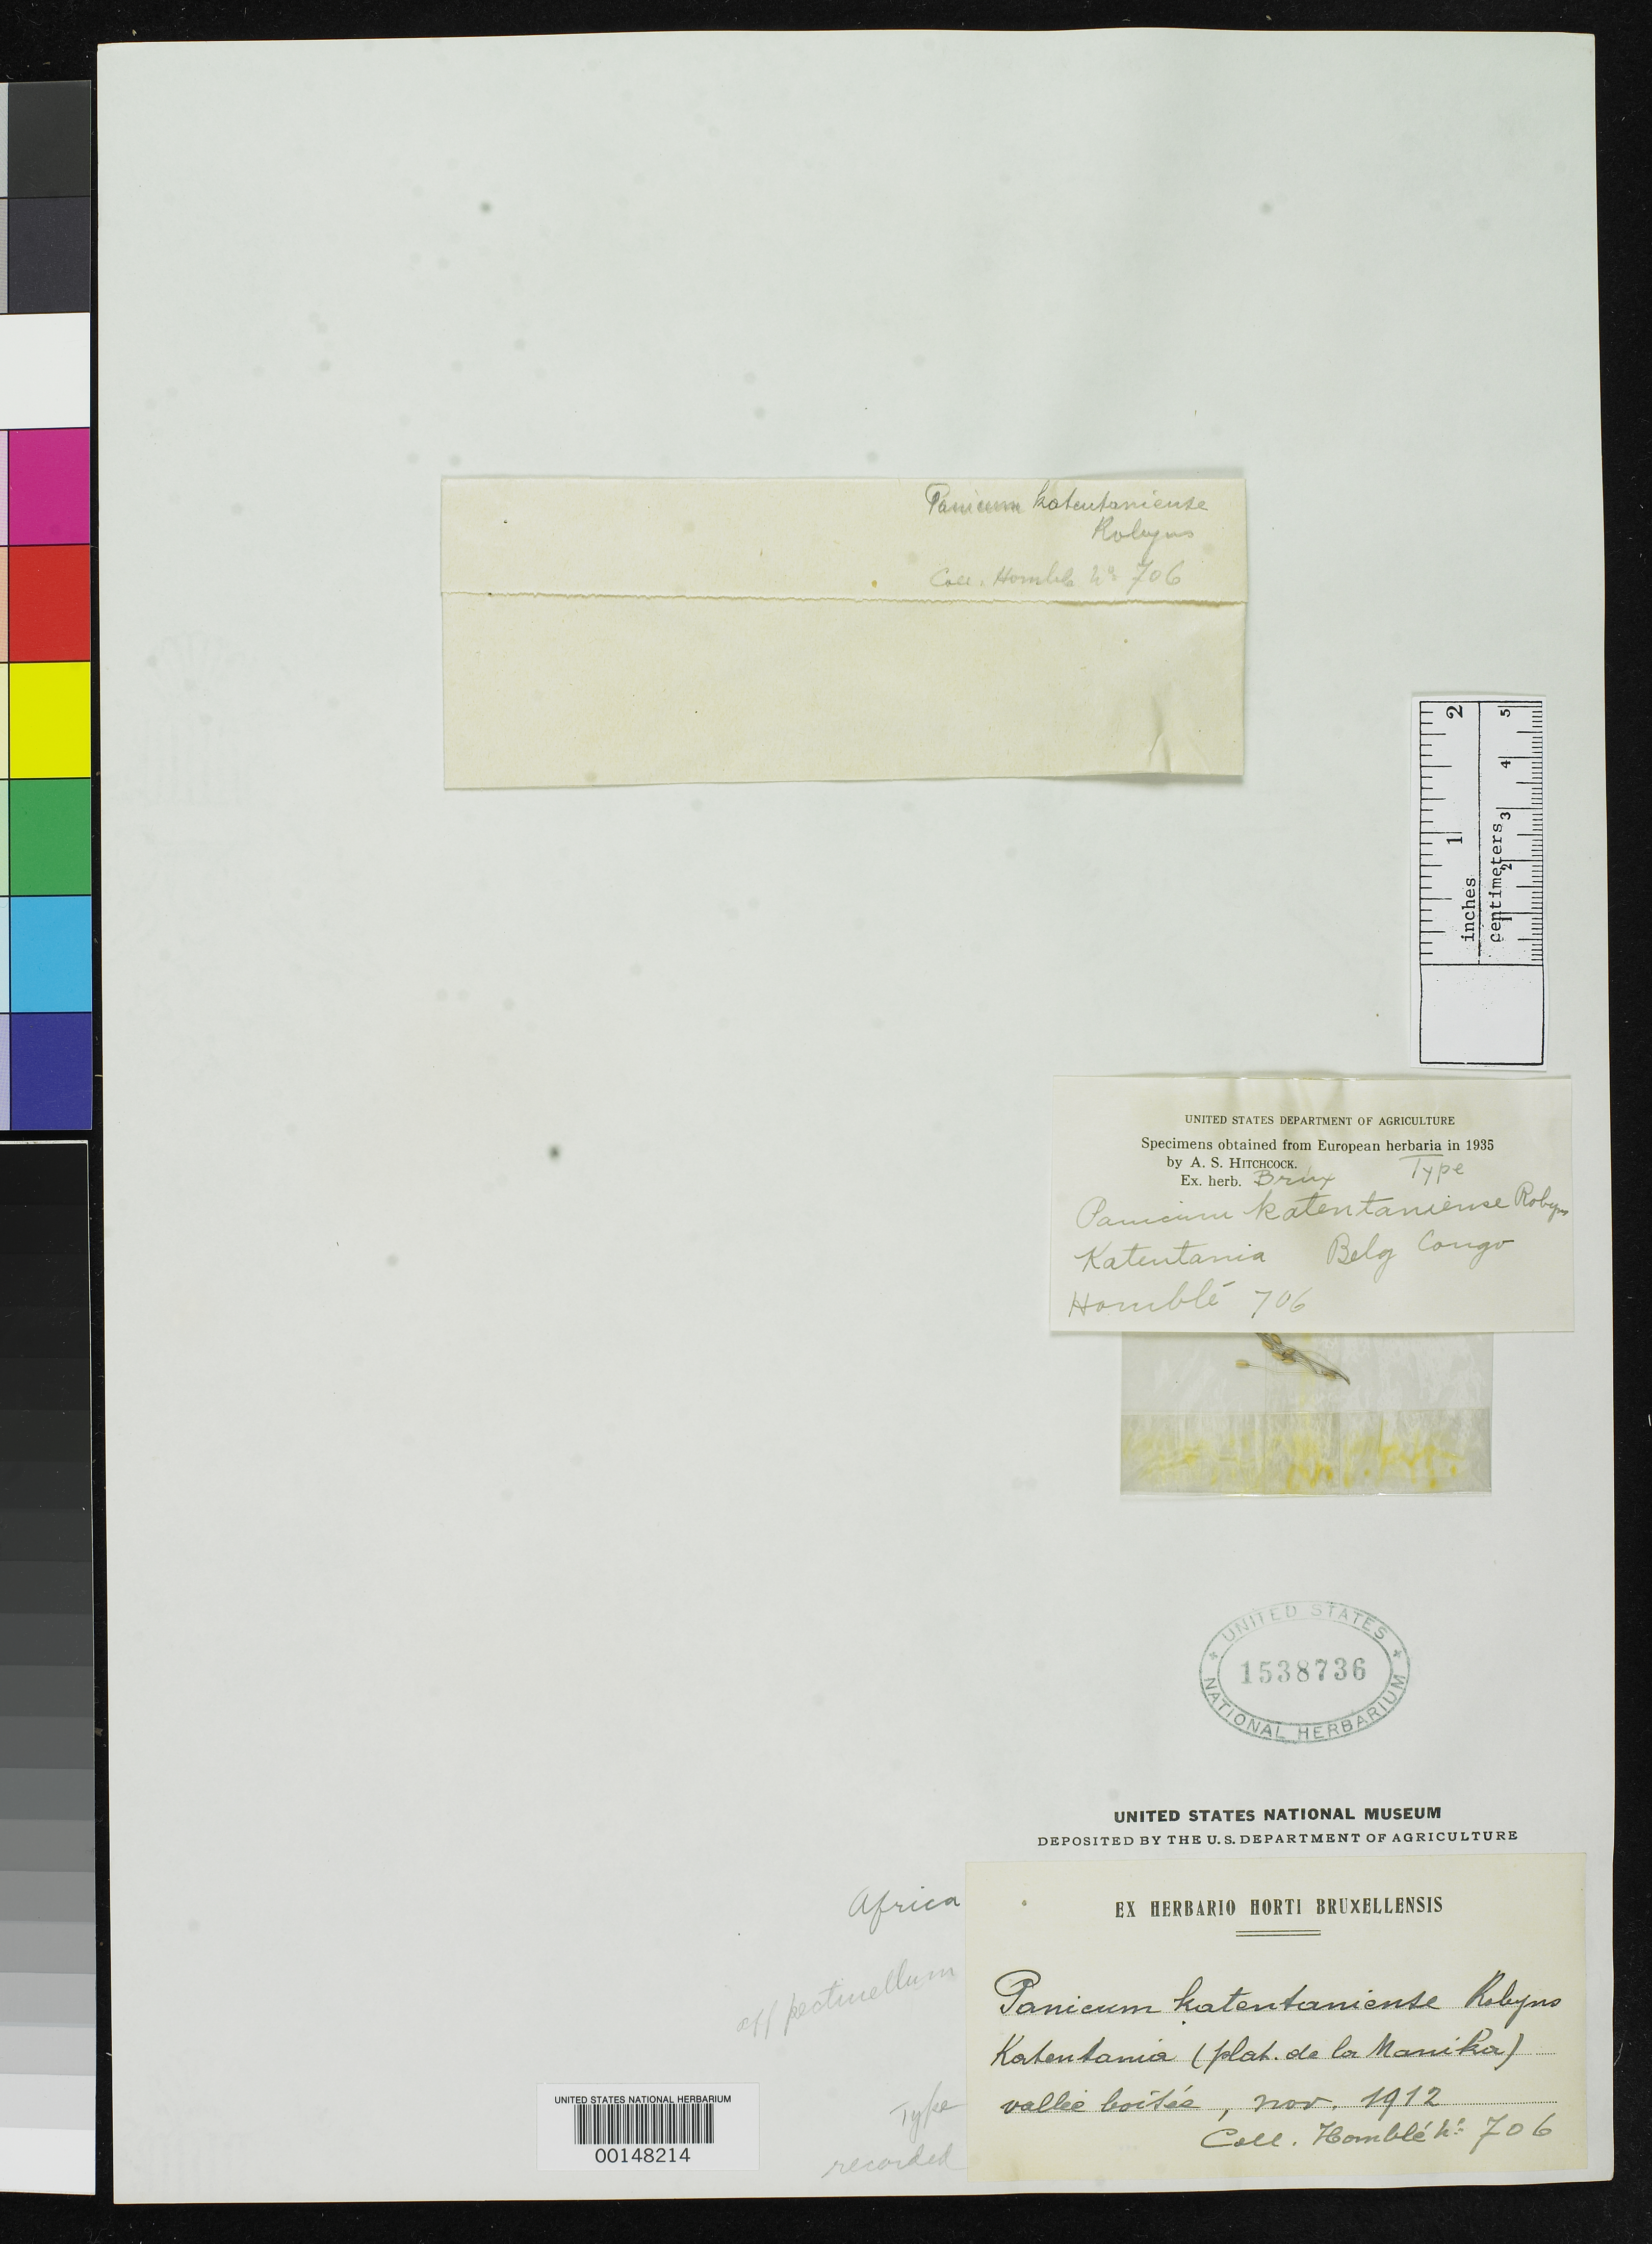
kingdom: Plantae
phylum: Tracheophyta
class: Liliopsida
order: Poales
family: Poaceae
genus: Panicum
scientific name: Panicum katentaniense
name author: Robyns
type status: Type Fragment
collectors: H. Homblé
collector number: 706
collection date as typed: Nov 1912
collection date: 1912-11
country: Congo, Democratic Republic of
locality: Katentania.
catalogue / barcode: US 1538736